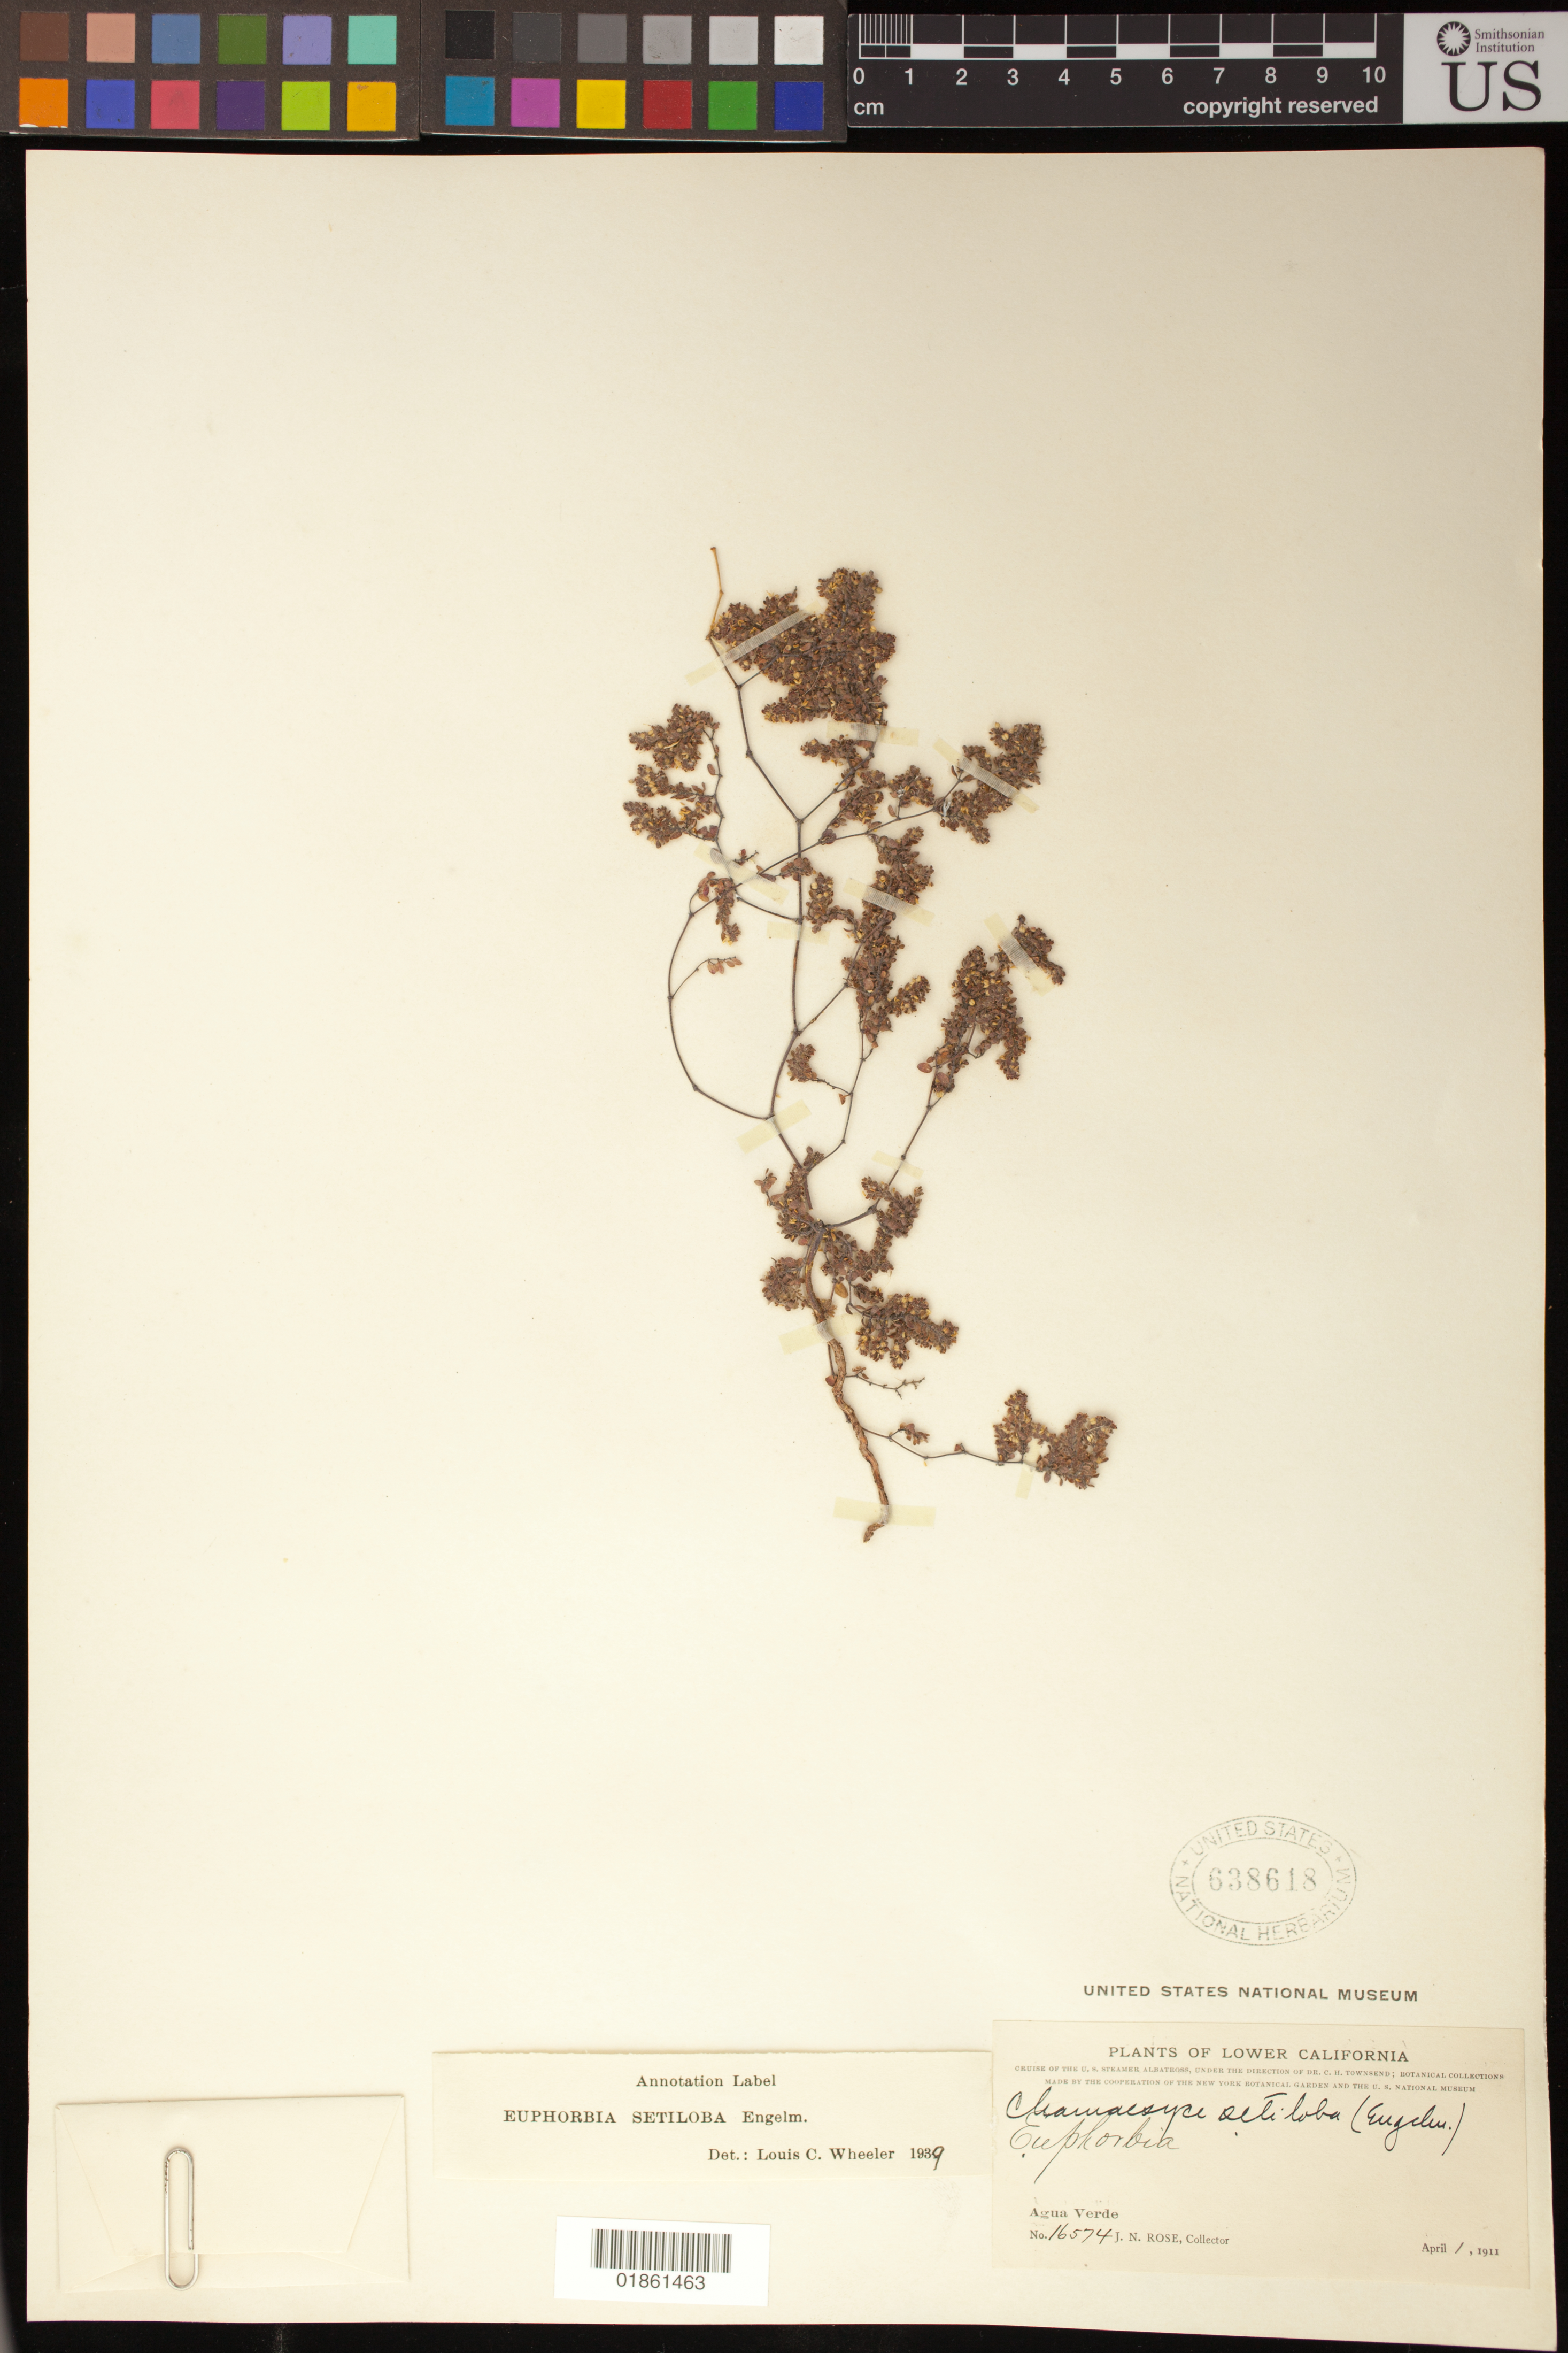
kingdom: Plantae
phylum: Tracheophyta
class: Magnoliopsida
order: Malpighiales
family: Euphorbiaceae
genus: Euphorbia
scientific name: Euphorbia setiloba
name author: Engelm.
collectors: J. N. Rose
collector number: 16574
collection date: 1911-04-01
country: Mexico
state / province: Baja California Sur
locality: Agua Verde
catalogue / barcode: US 638618